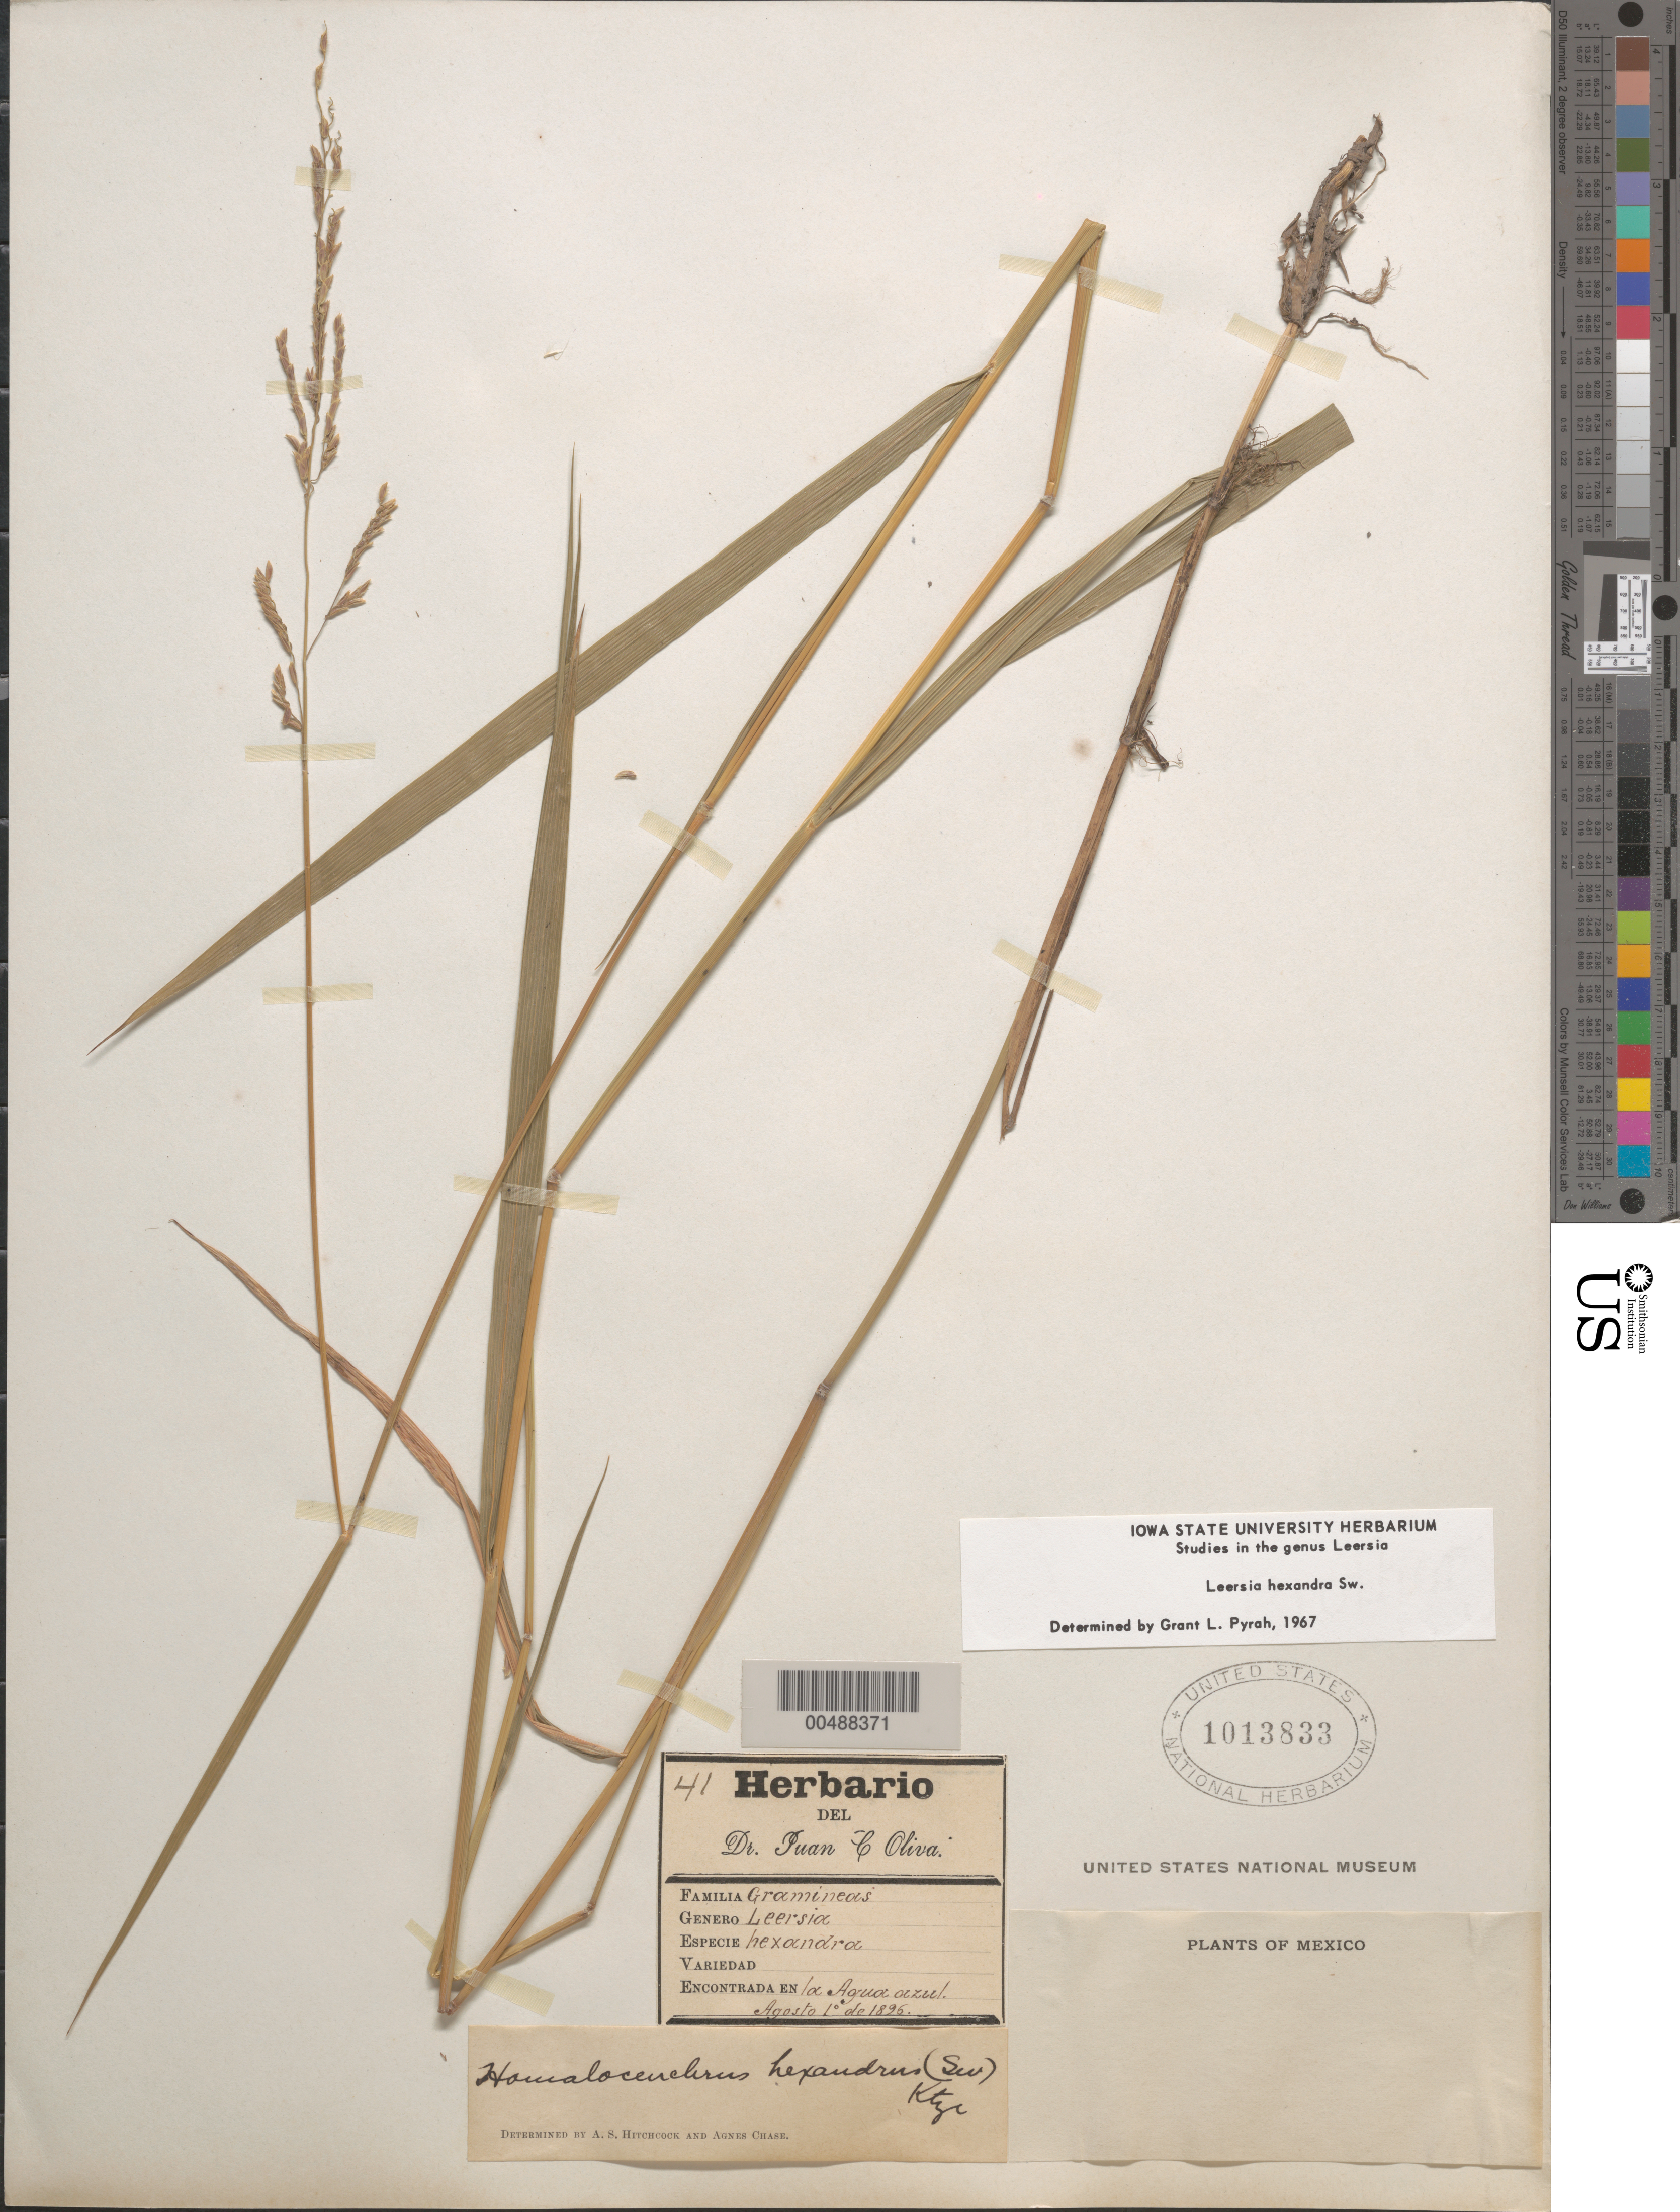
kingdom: Plantae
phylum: Tracheophyta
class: Liliopsida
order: Poales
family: Poaceae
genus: Leersia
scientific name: Leersia hexandra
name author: Sw.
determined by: Pyrah, G. L.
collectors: J. C. Oliva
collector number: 41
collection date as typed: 1 Aug 1896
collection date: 1896-08-01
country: Mexico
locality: La Agua azul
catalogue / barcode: US 1013833